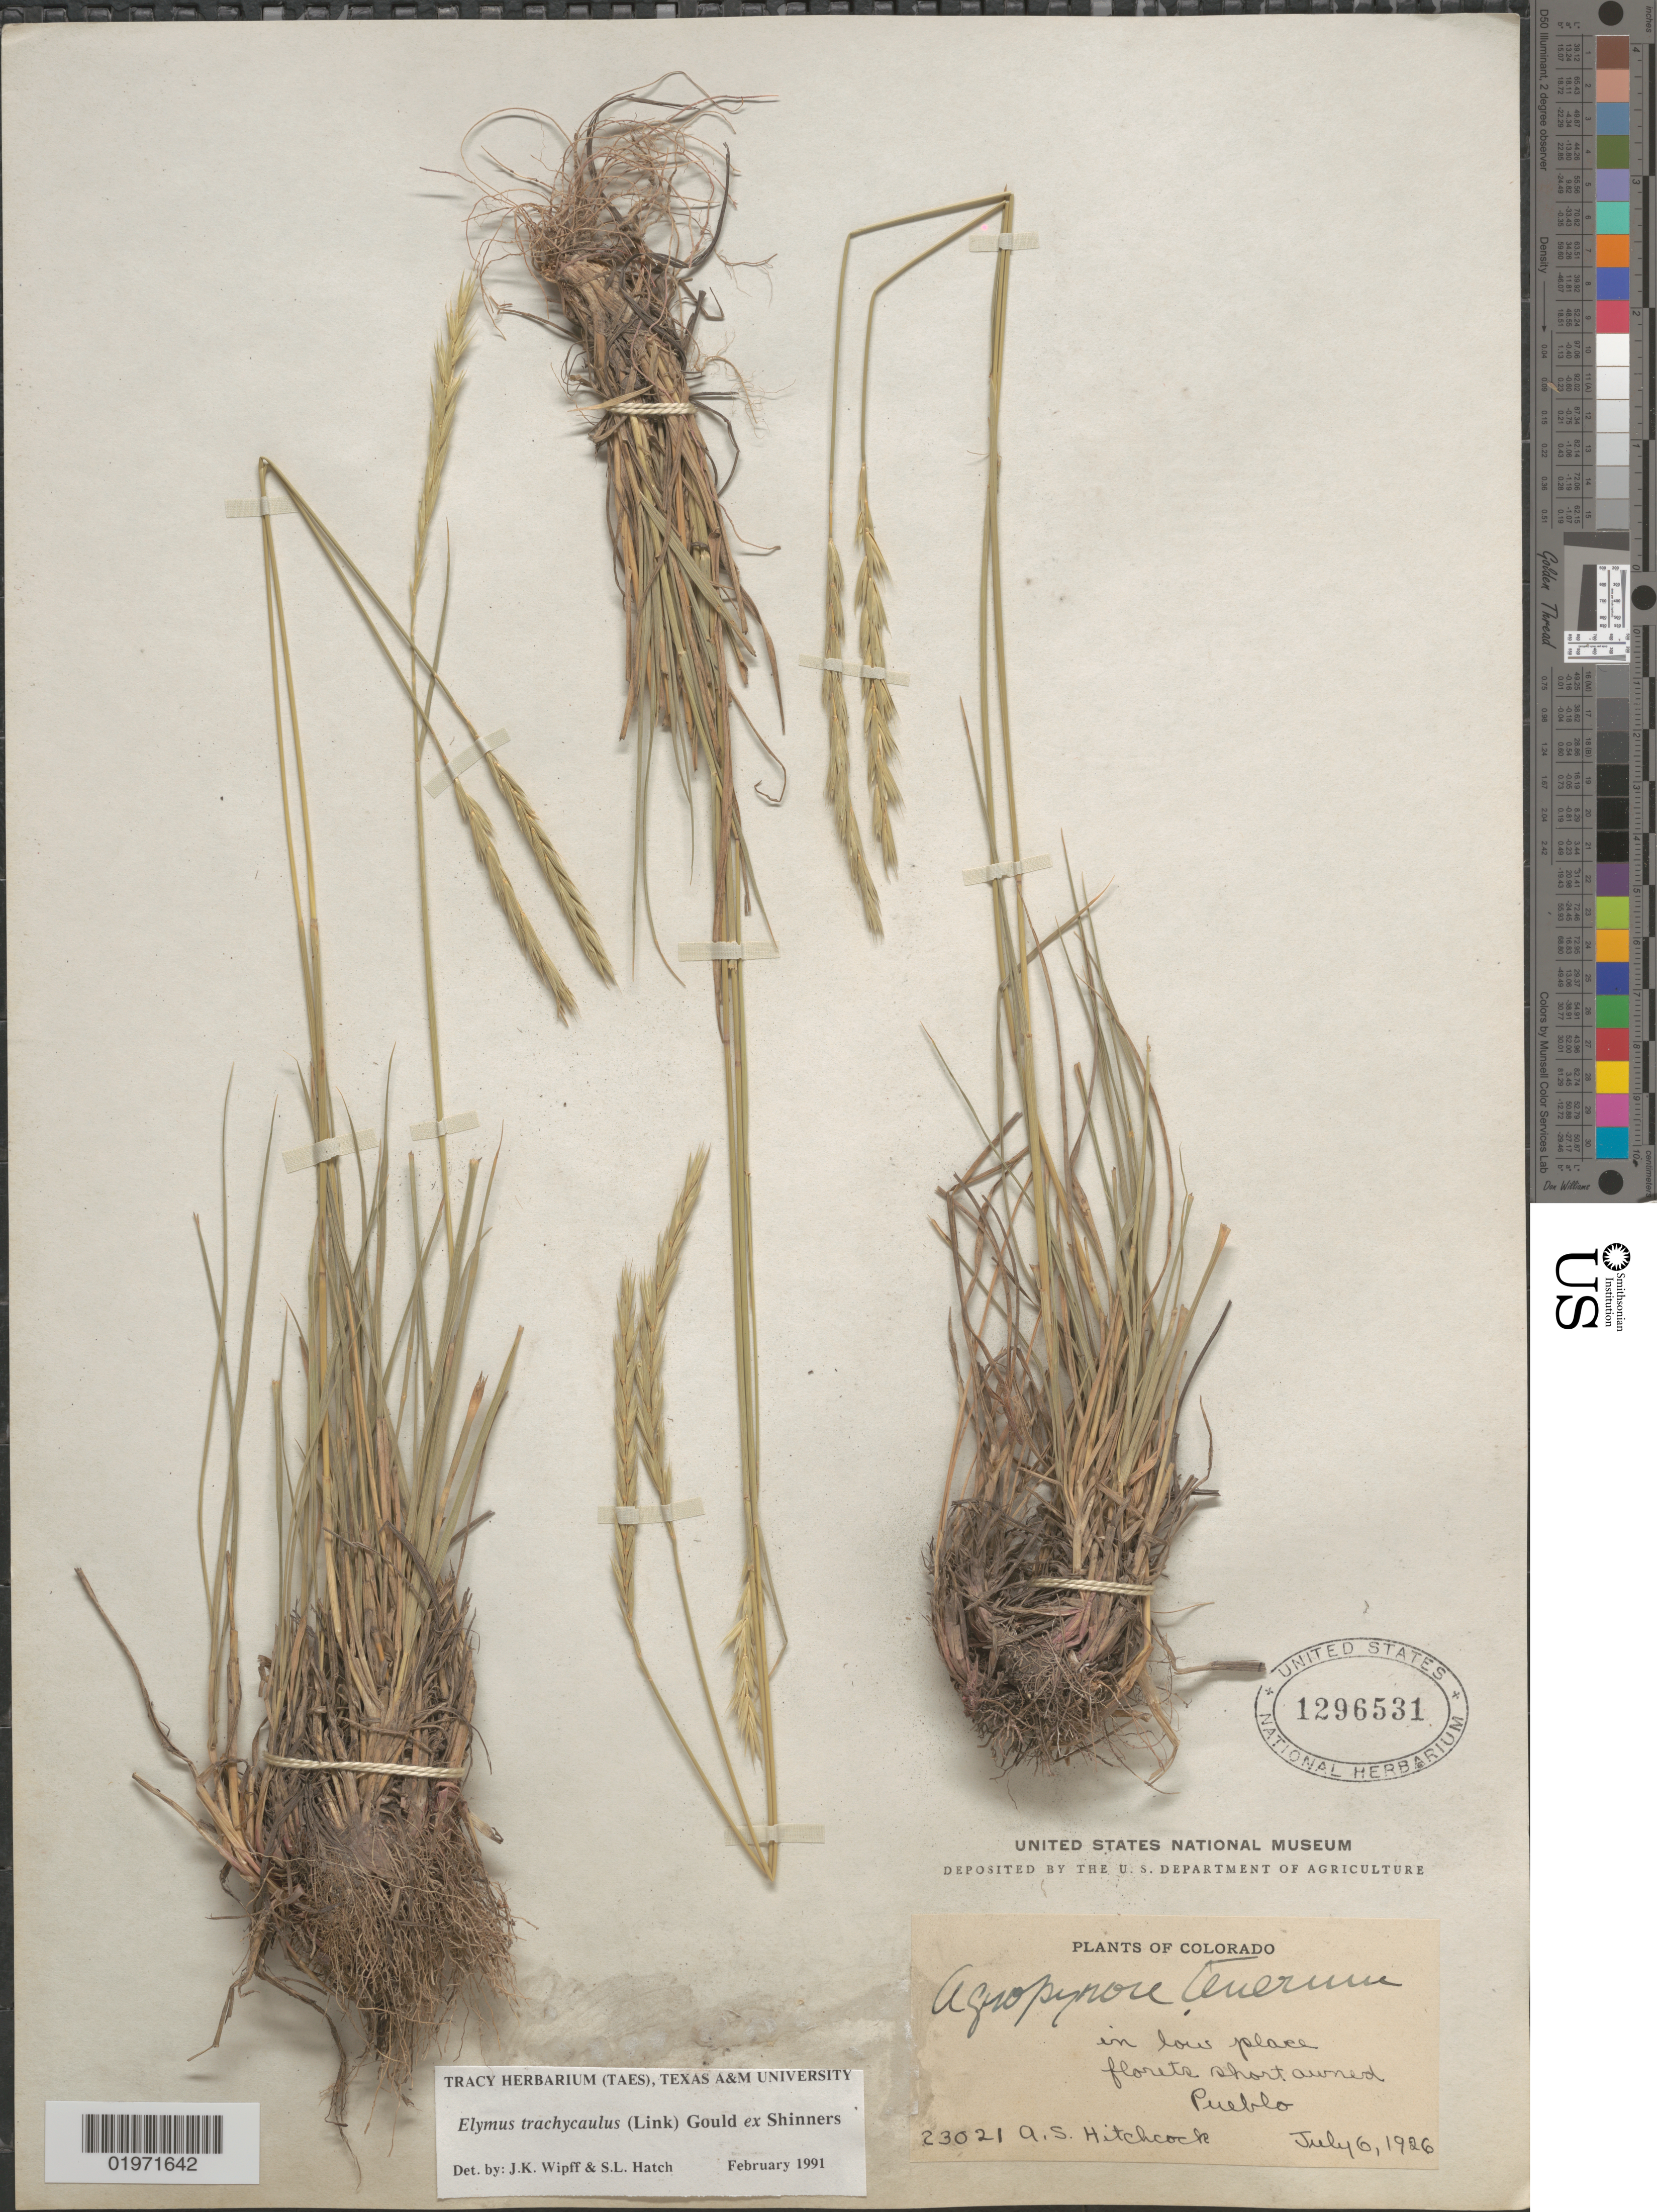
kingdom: Plantae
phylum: Tracheophyta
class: Liliopsida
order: Poales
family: Poaceae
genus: Elymus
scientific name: Elymus trachycaulus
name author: (Link) Gould ex Shinners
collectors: A. S. Hitchcock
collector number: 23021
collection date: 1926-07-06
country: United States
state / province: Colorado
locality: Pueblo.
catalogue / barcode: US 1296531